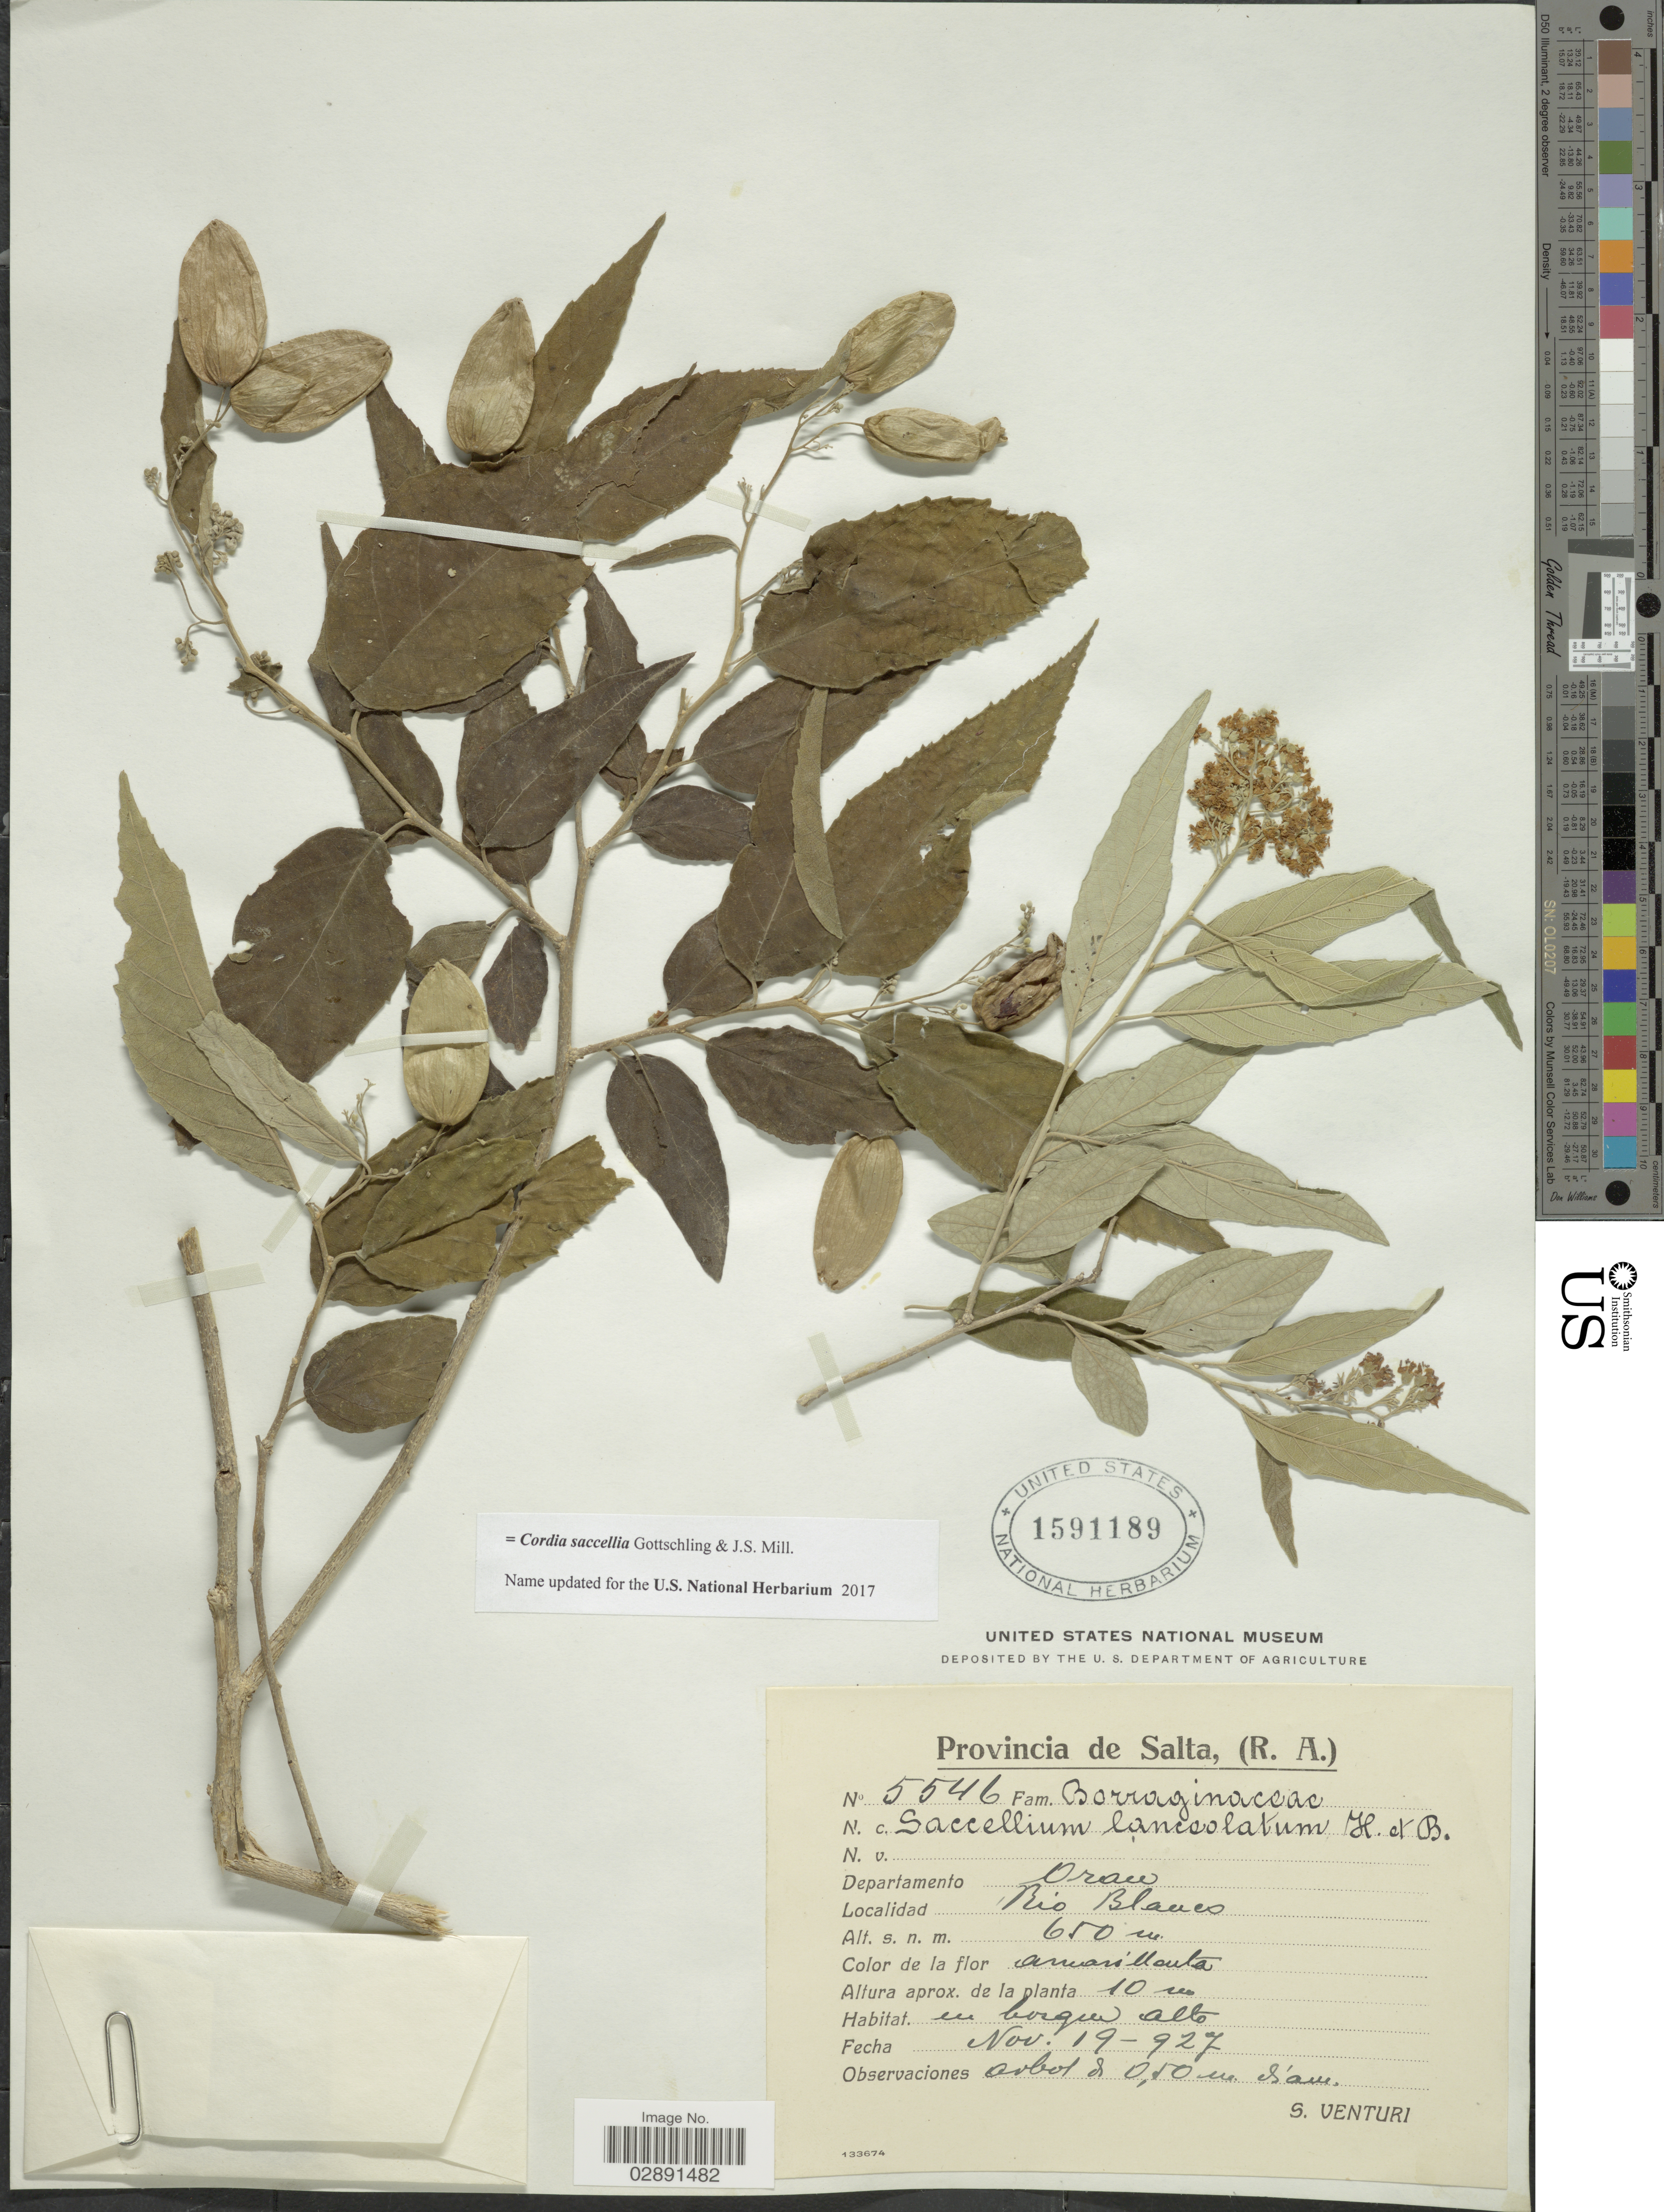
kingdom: Plantae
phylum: Tracheophyta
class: Magnoliopsida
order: Boraginales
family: Cordiaceae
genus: Cordia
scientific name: Cordia saccellia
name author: Gottschling & J.S. Mill.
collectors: S. Venturi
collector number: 5546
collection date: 1927-11-19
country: Argentina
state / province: Salta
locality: Departamento Oran. Rio Blanco.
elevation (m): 650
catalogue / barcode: US 1591189